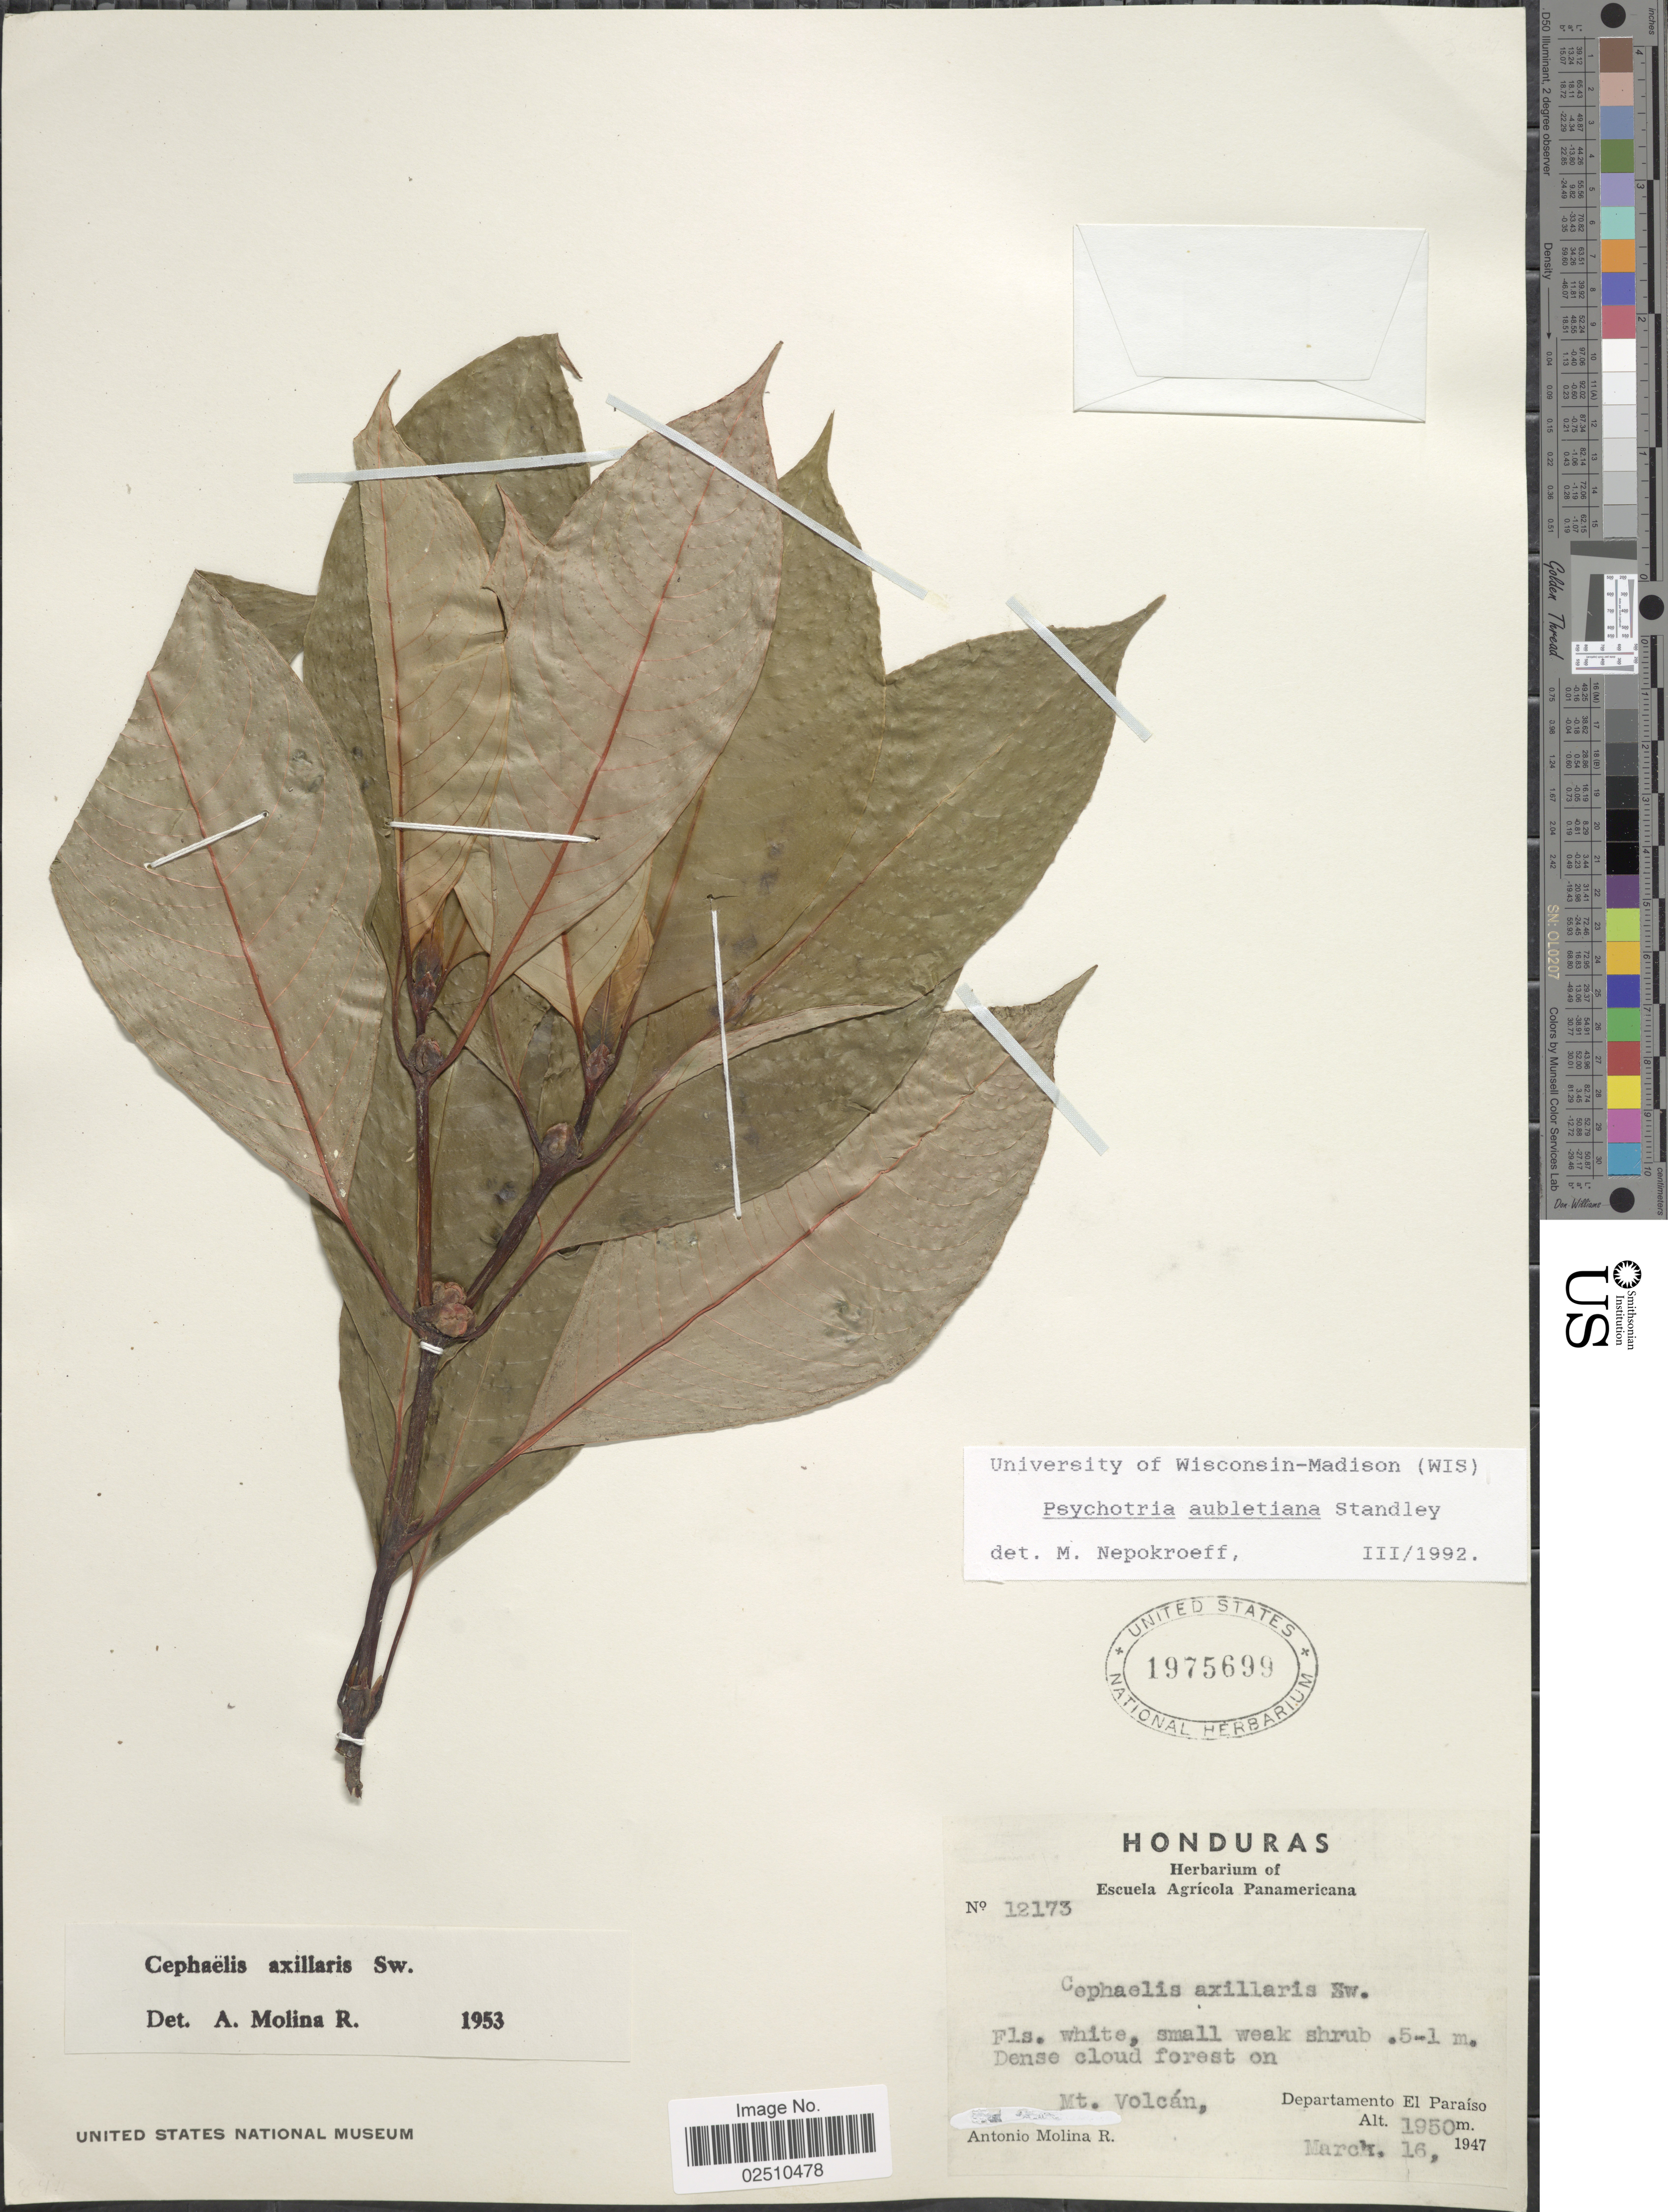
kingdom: Plantae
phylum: Tracheophyta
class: Magnoliopsida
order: Gentianales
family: Rubiaceae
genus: Psychotria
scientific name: Psychotria aubletiana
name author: Steyerm.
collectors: A. Molina R.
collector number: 12173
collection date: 1947-03-16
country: Honduras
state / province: El Paraíso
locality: Mt. Volcan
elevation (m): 1950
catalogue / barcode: US 1975699